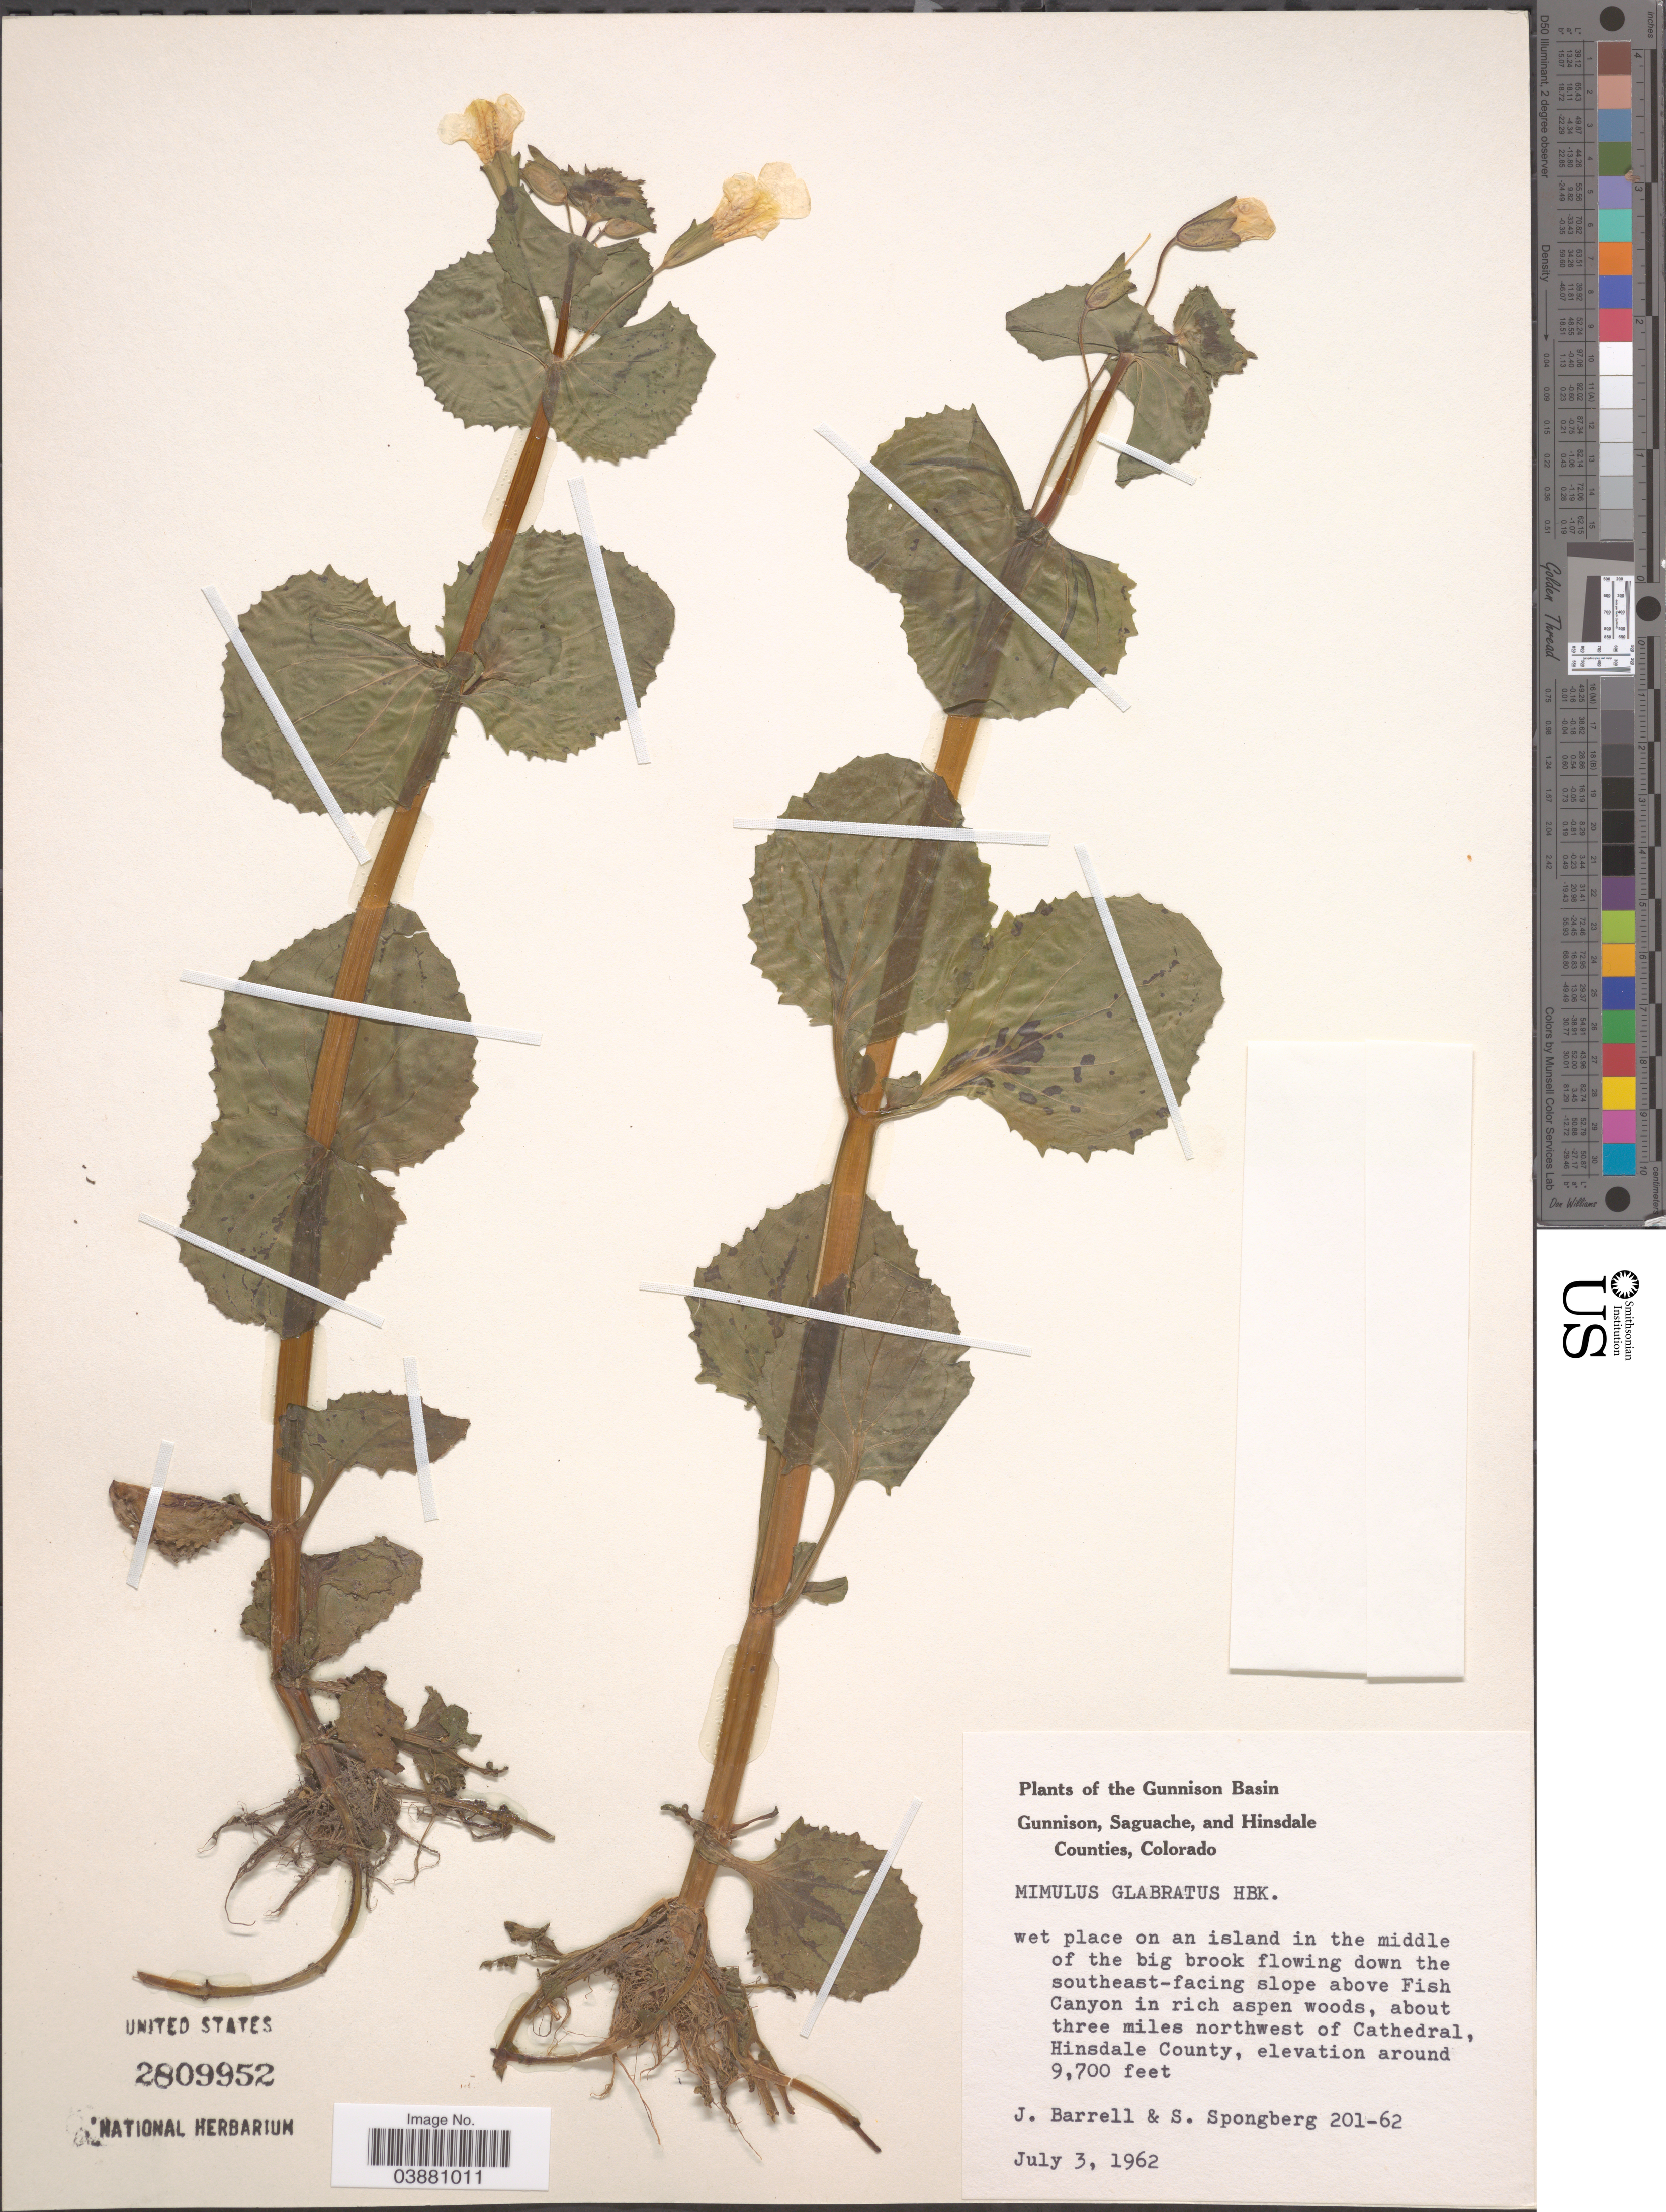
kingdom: Plantae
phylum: Tracheophyta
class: Magnoliopsida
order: Lamiales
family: Phrymaceae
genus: Mimulus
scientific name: Mimulus glabratus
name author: Kunth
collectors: J. Barrell & S. A.Spongberg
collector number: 201-62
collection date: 1962-07-03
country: United States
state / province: Colorado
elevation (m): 2957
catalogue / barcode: US 2809952